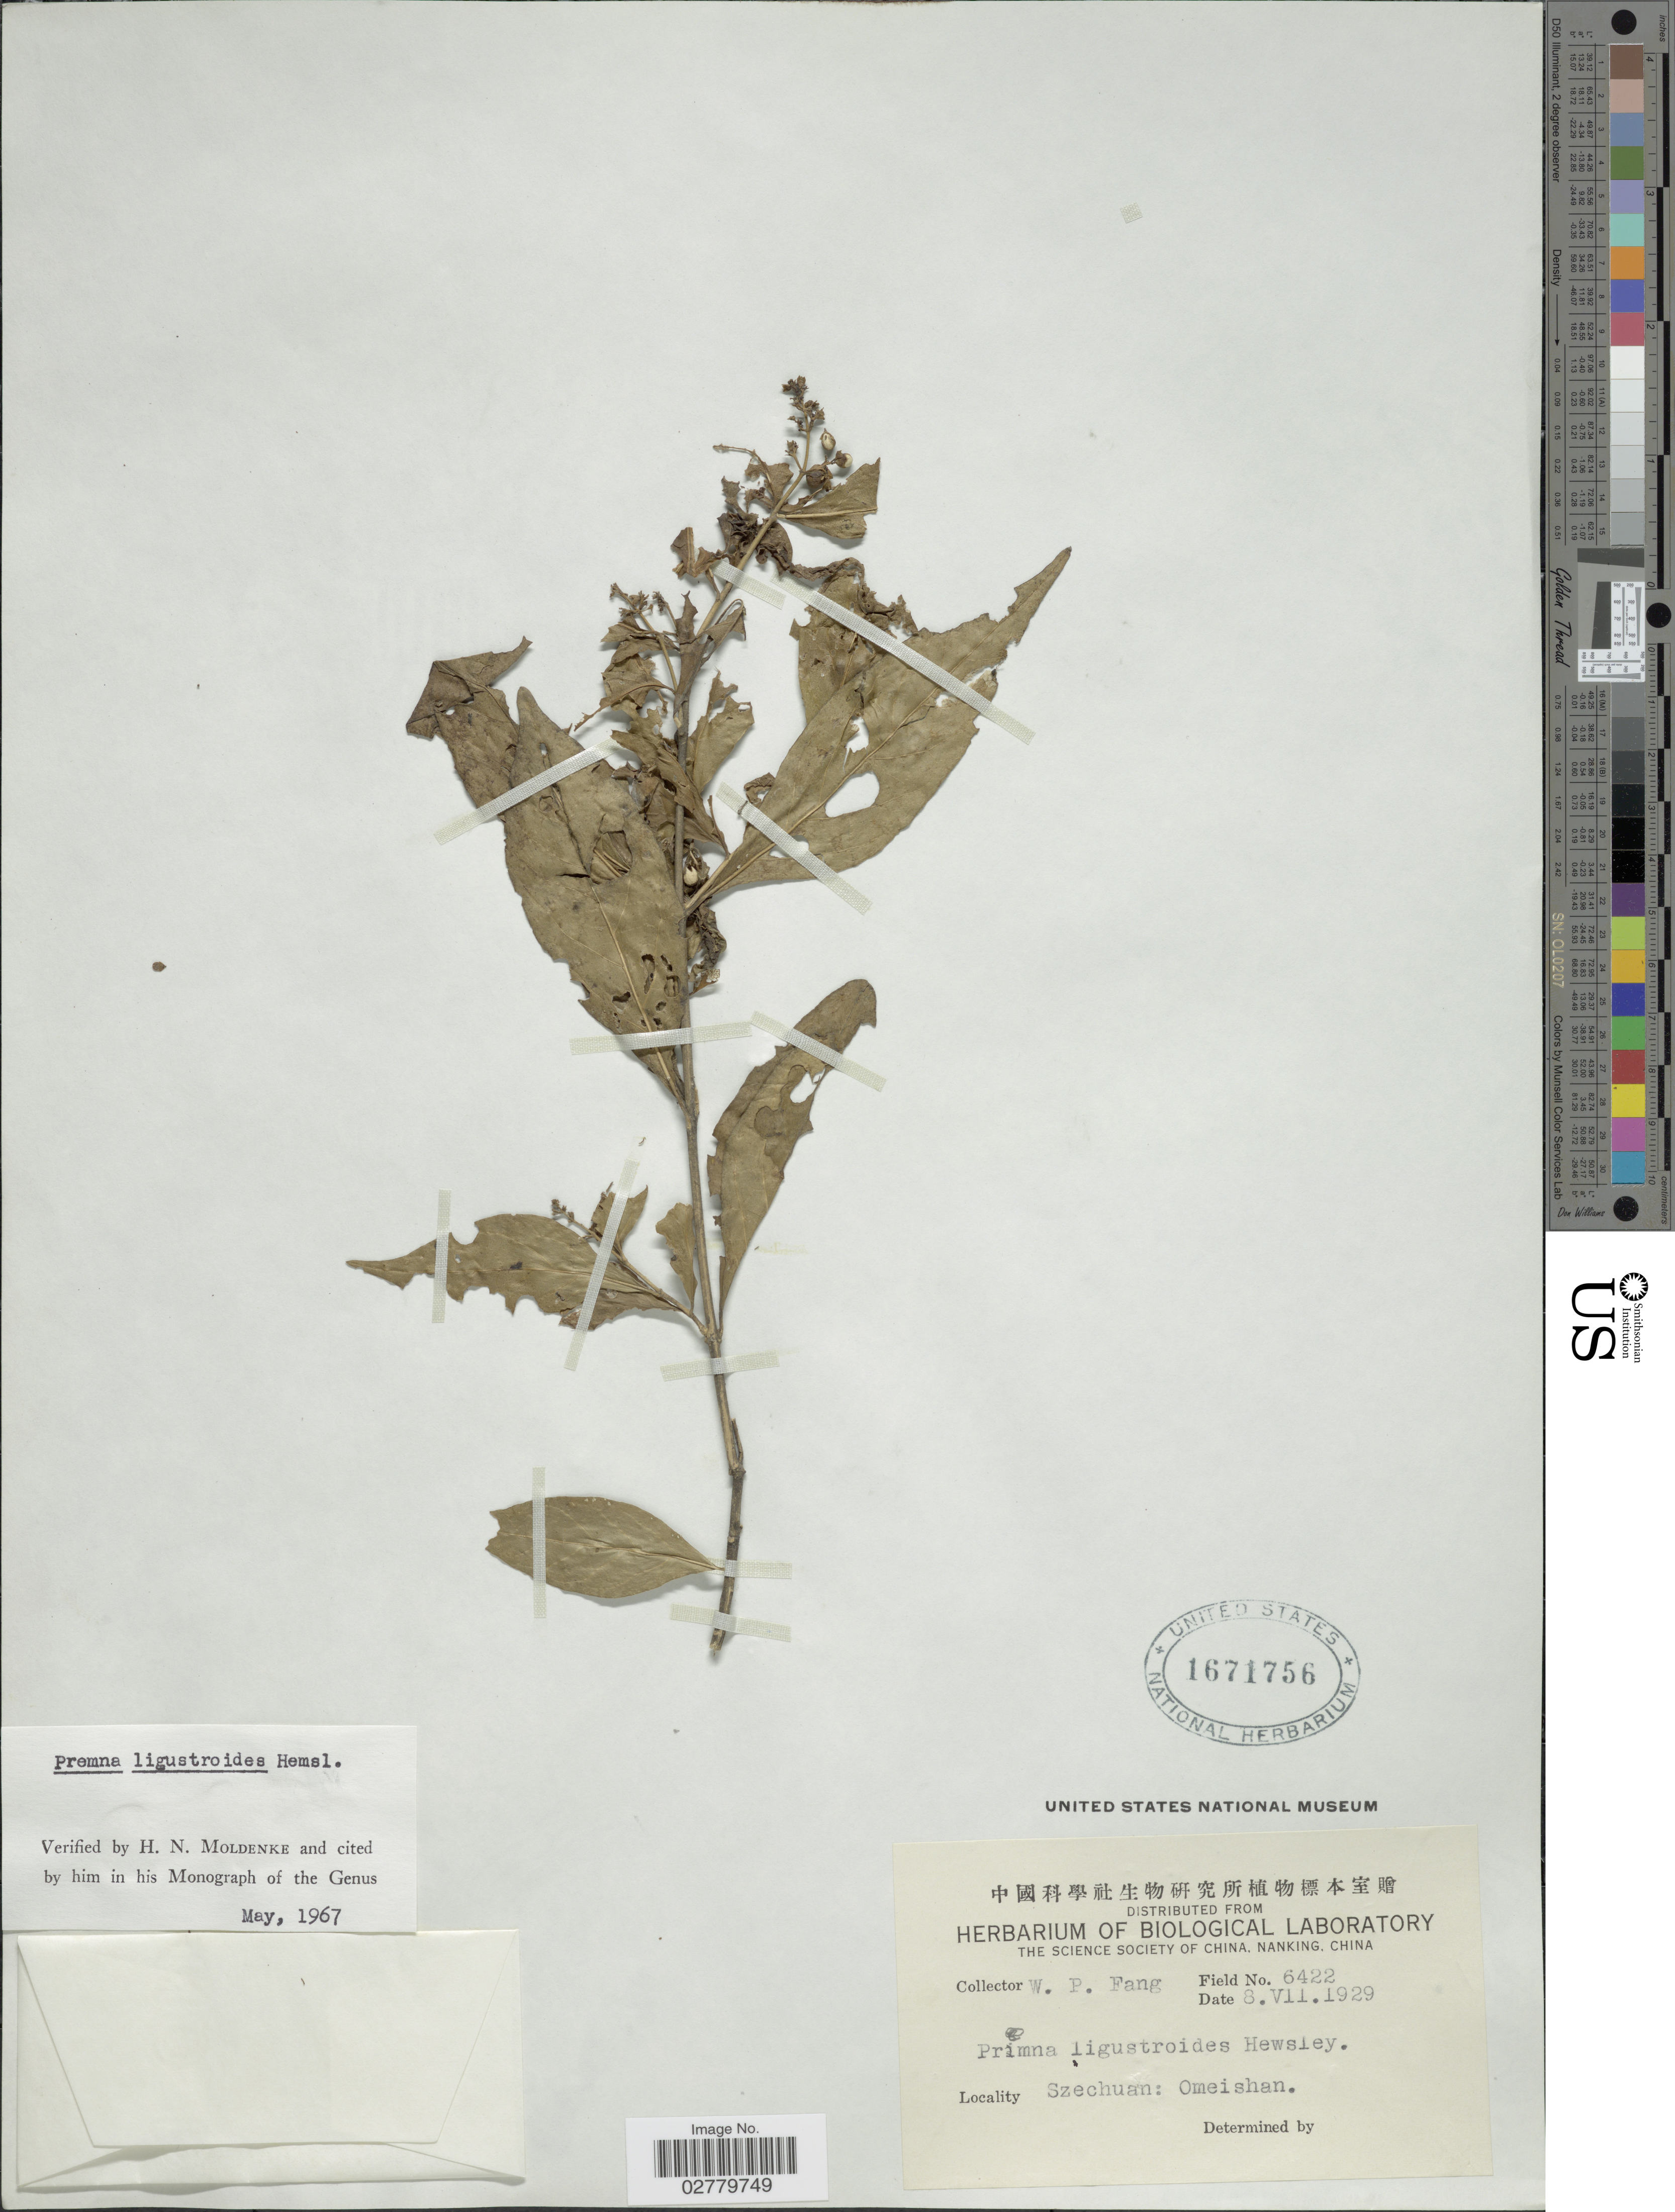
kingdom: Plantae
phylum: Tracheophyta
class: Magnoliopsida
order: Lamiales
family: Lamiaceae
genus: Premna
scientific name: Premna ligustroides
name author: Hemsl.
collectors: W. P. Fang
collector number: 6422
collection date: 1929-07-08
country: China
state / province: Sichuan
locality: Szechuan: Omeishan.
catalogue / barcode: US 1671756